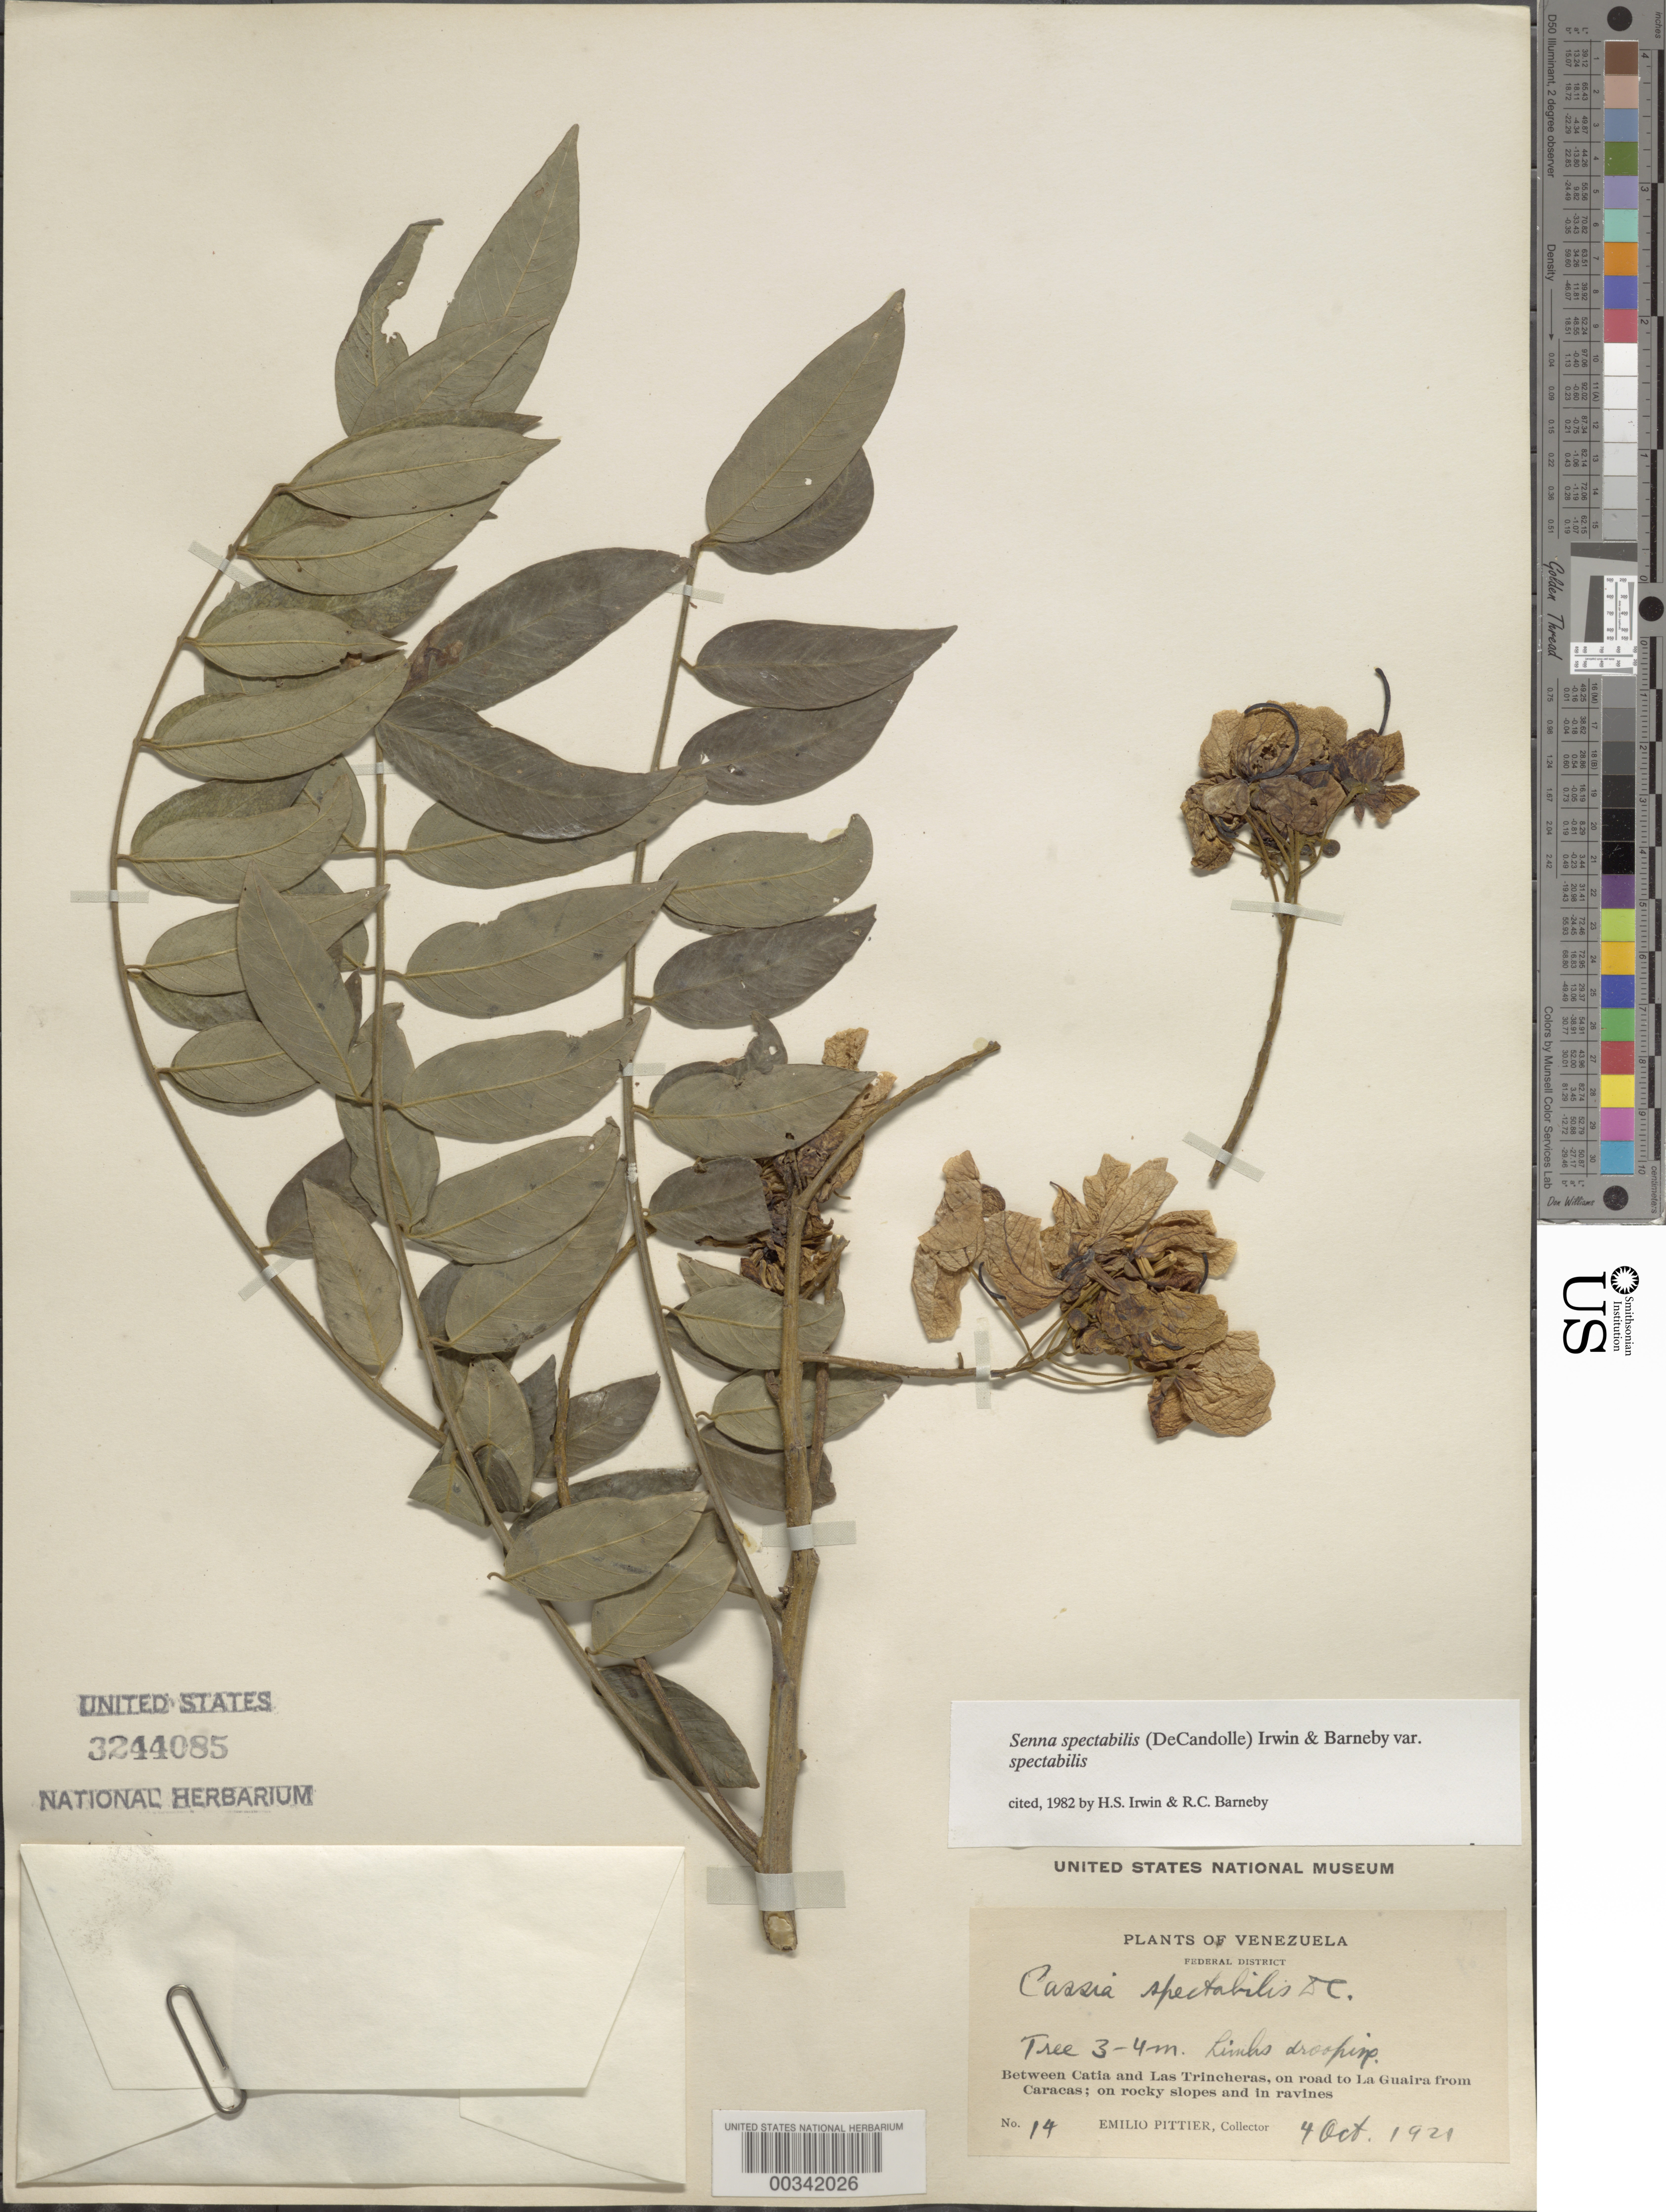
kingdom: Plantae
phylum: Tracheophyta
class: Magnoliopsida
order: Fabales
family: Fabaceae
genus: Senna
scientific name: Senna spectabilis var. spectabilis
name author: (DC.) H.S. Irwin & Barneby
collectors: E. Pittier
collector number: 14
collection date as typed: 04 Oct 1921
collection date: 1921-10-04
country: Venezuela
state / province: Distrito Federal / Vargas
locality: Between catia and las trincheras, on road to la guaira from caracas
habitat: On rocky slopes and in ravines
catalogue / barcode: US 3244085